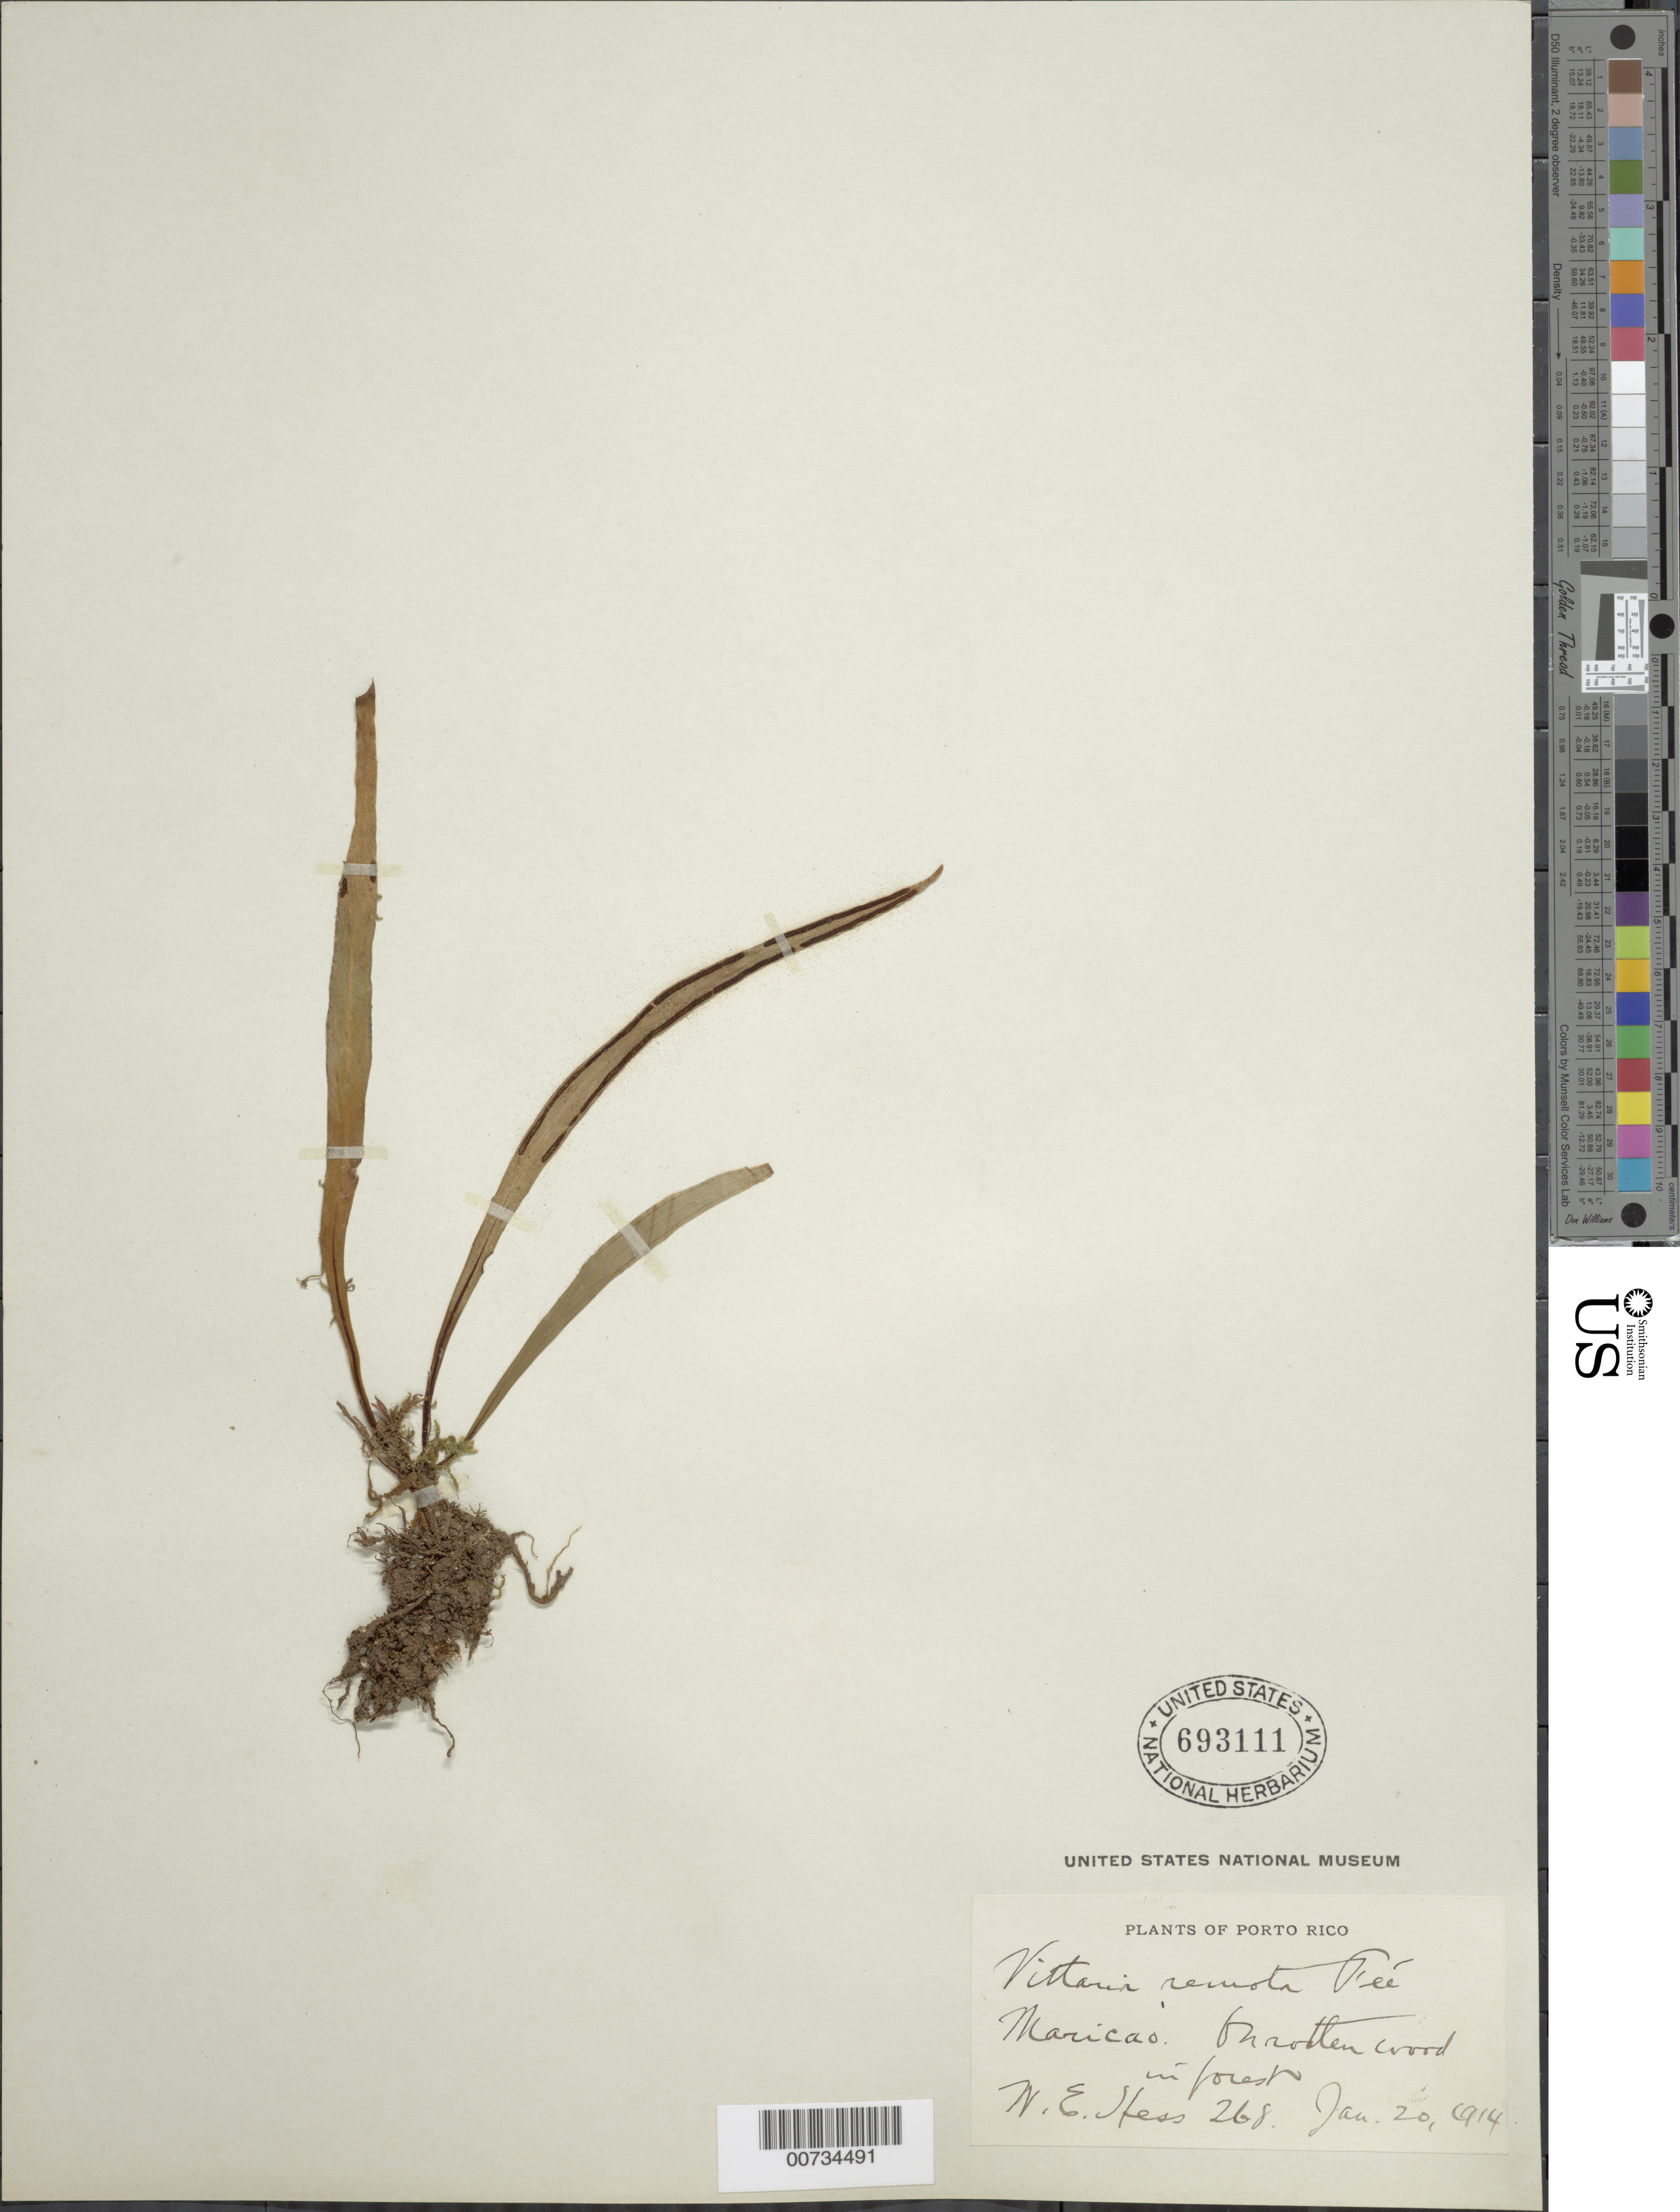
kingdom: Plantae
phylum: Tracheophyta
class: Polypodiopsida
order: Polypodiales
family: Pteridaceae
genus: Radiovittaria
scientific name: Radiovittaria remota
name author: (Fée) E.H. Crane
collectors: W. Hess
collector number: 268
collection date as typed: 20 Jan 1914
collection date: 1914-01-20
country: Puerto Rico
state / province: Maricao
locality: Maricao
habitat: On rotten wood in forest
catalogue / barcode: US 693111